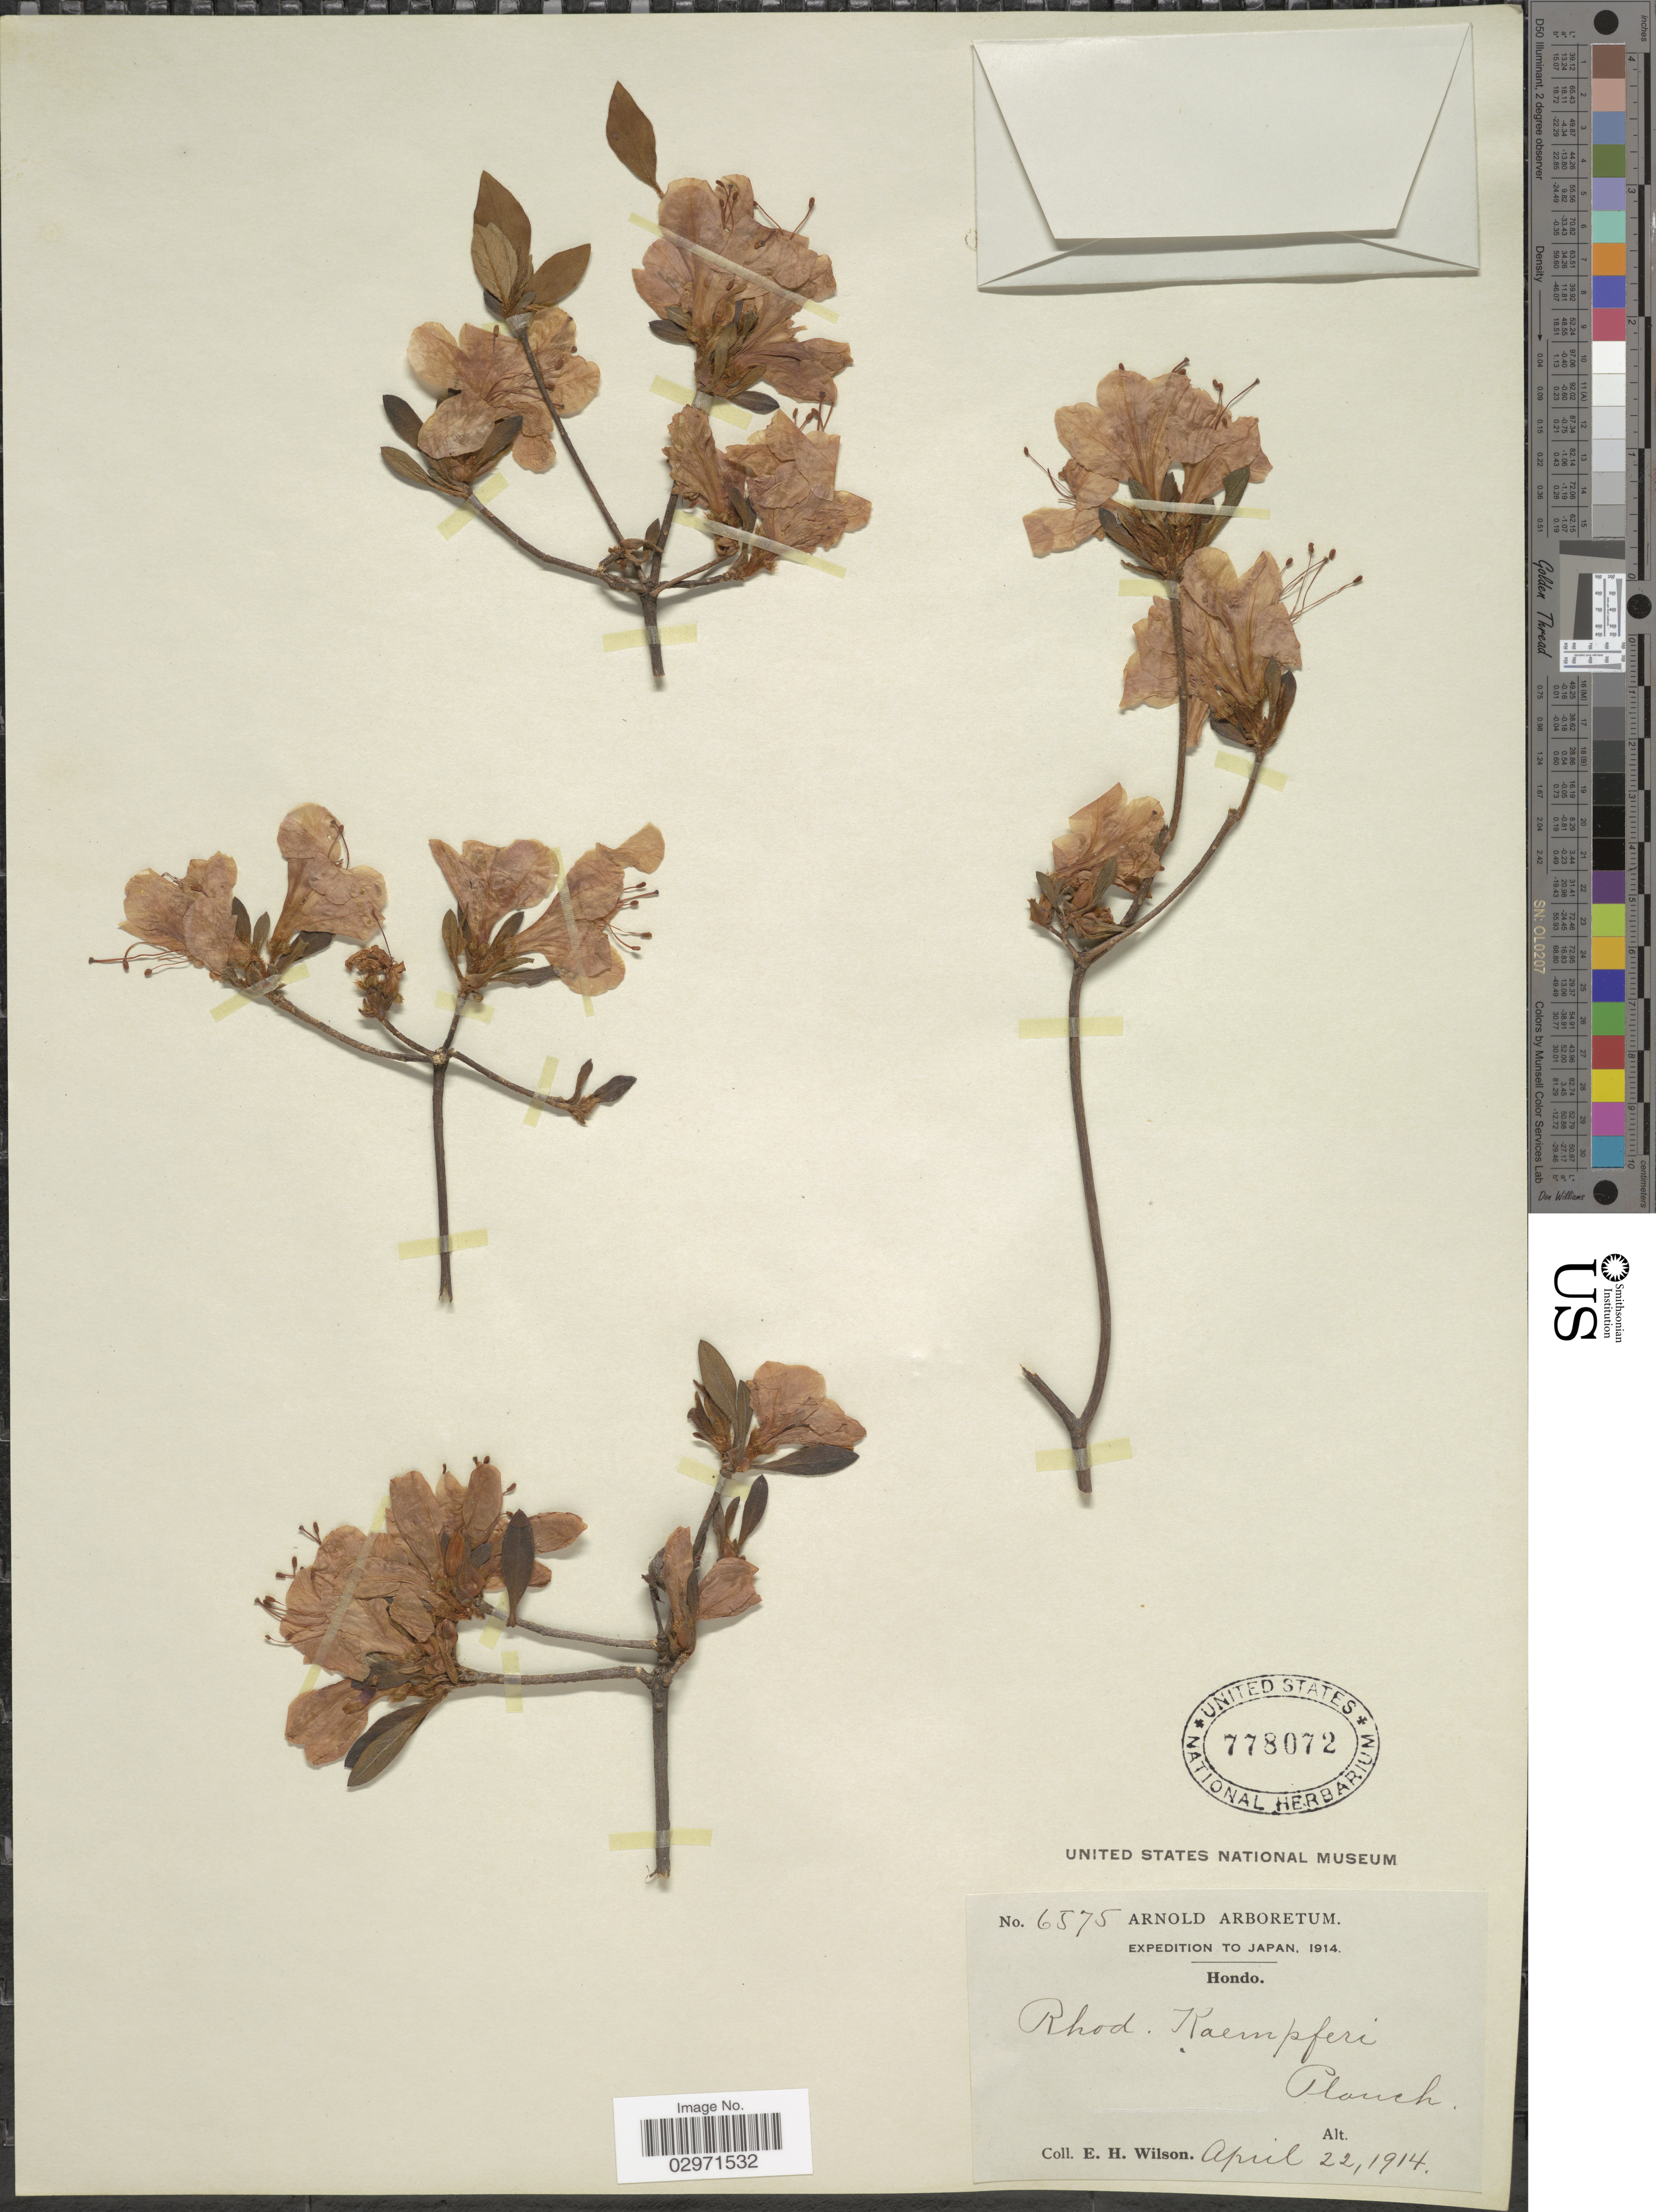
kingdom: Plantae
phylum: Tracheophyta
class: Magnoliopsida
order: Ericales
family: Ericaceae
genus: Rhododendron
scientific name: Rhododendron kaempferi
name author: Planch.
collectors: E. Wilson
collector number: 6575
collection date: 1914-04-22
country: Japan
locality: Hondo.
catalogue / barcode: US 778072